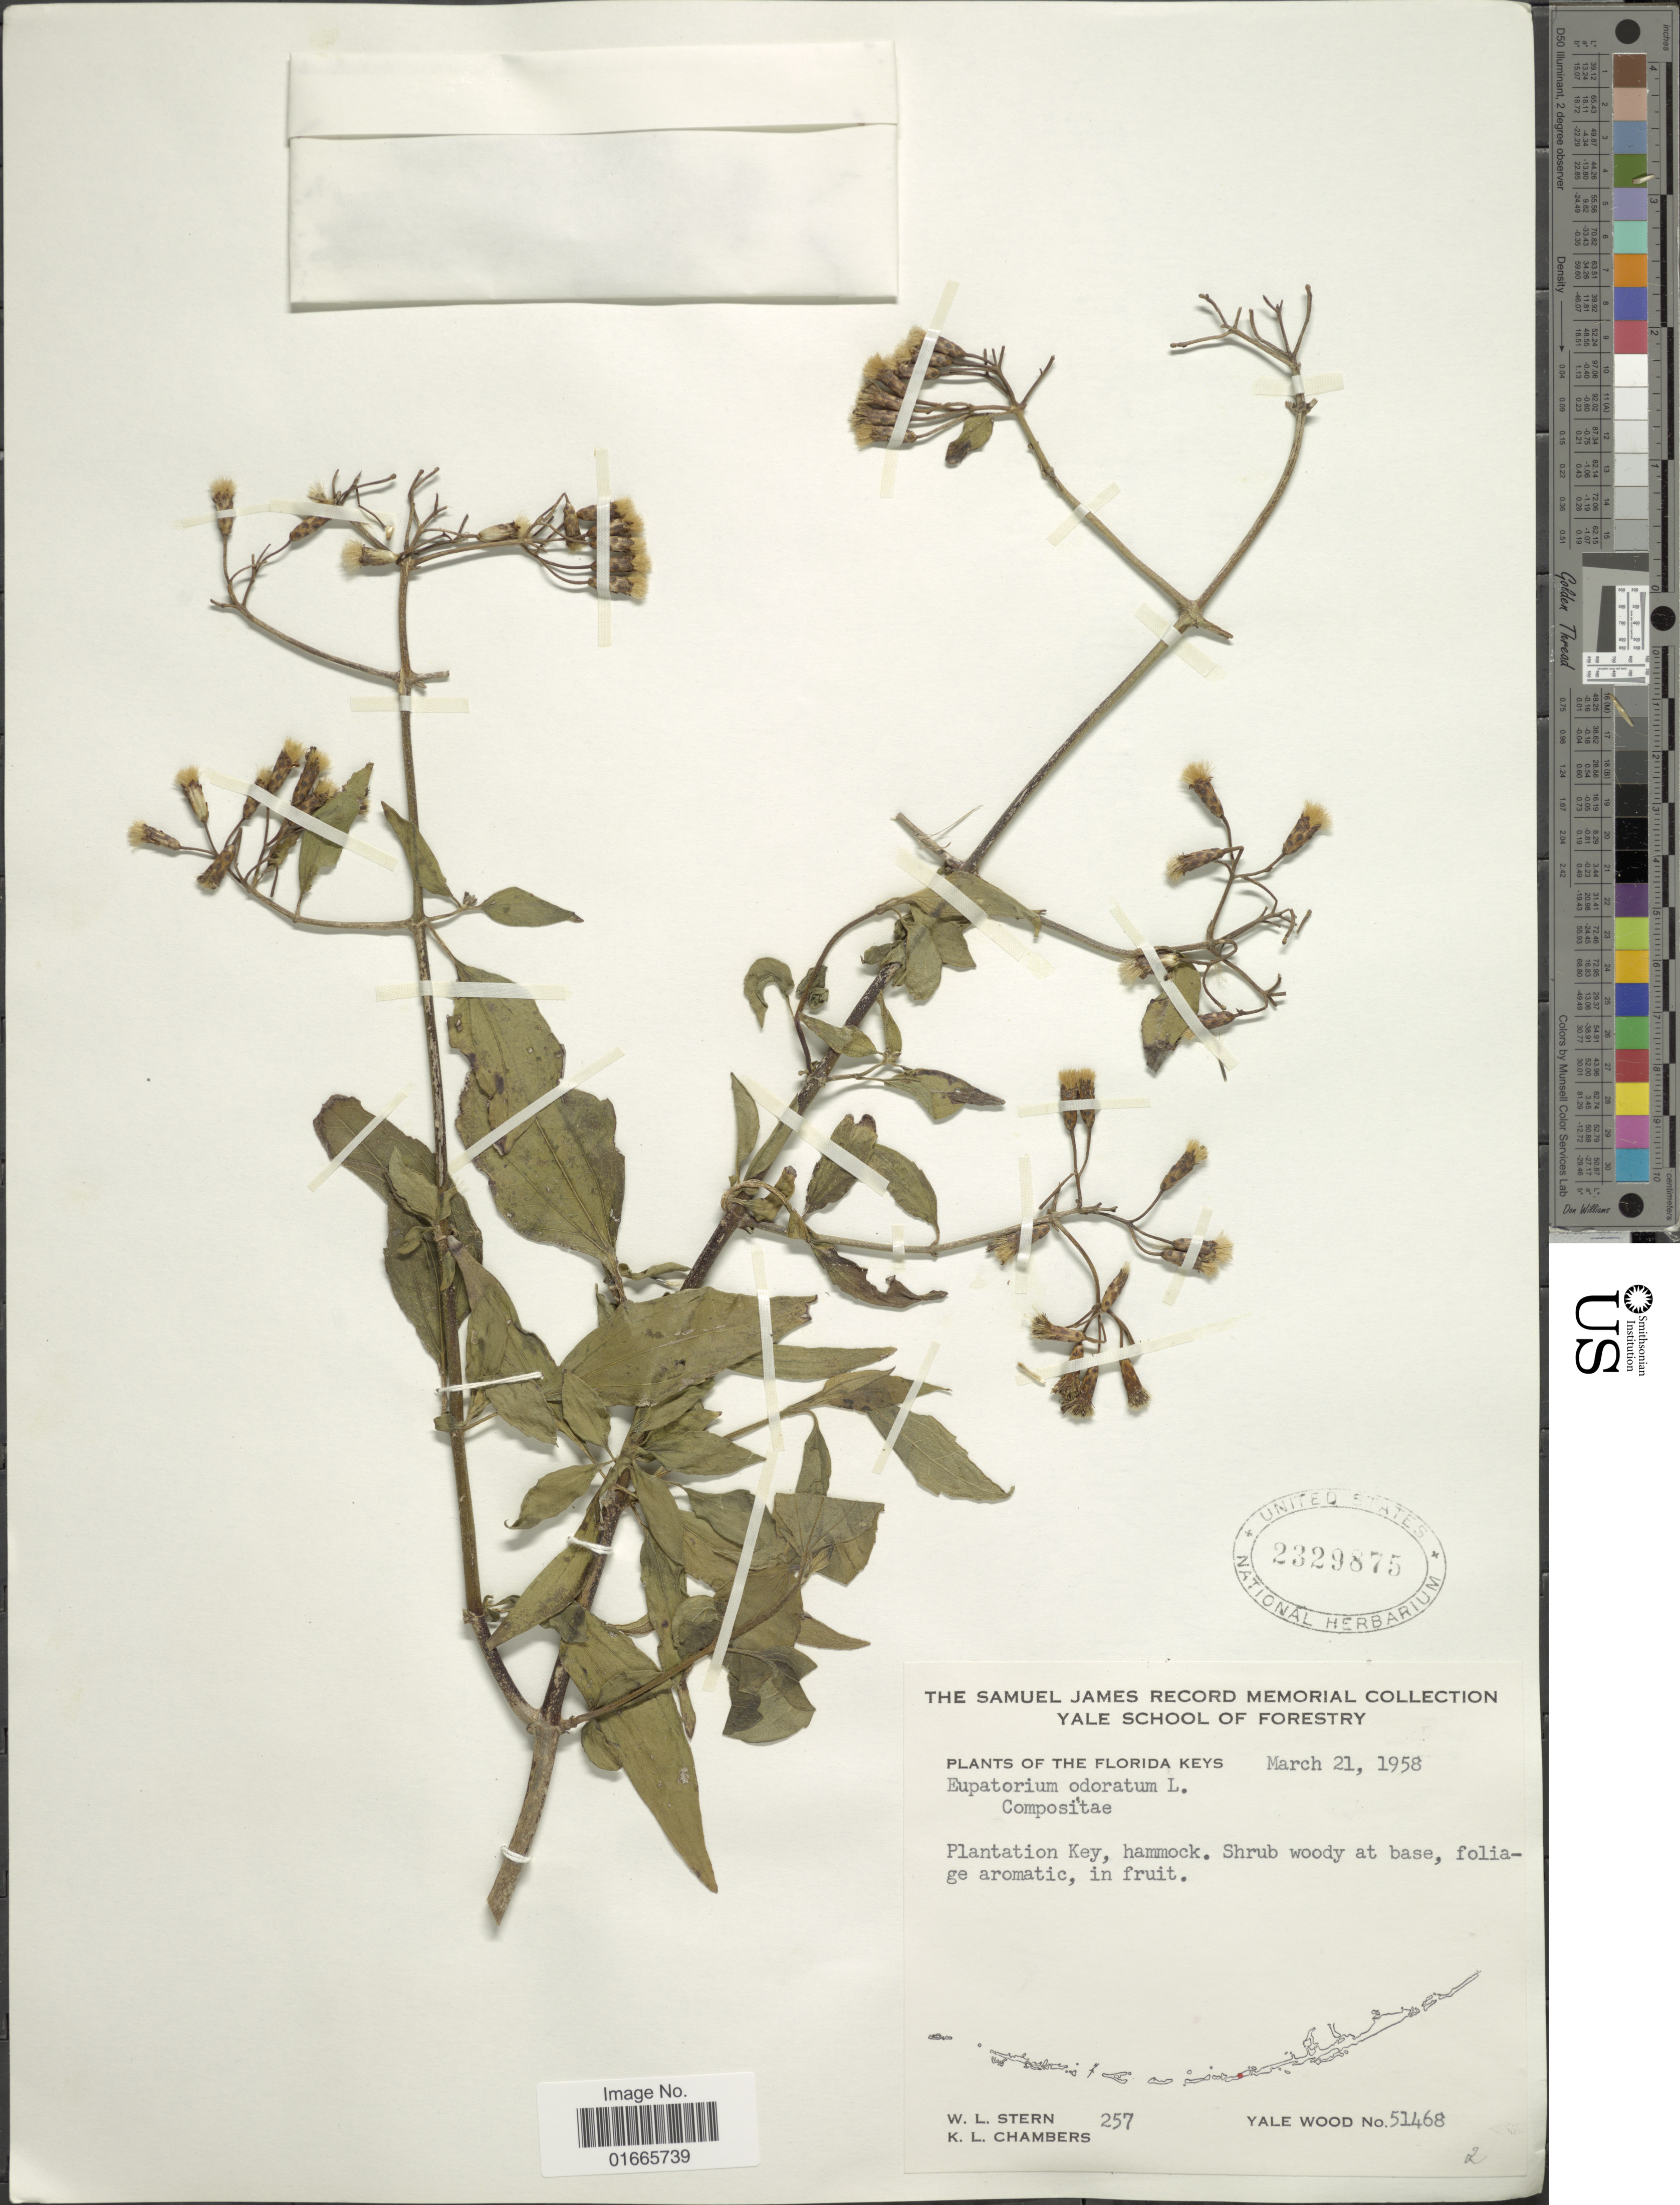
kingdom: Plantae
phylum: Tracheophyta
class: Magnoliopsida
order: Asterales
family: Asteraceae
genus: Chromolaena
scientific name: Chromolaena odorata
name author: (L.) R.M. King & H. Rob.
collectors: W. L. Stern, K. Chambers & Y. Wood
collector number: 257/51468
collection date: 1958-03-21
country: United States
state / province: Florida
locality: The Florida Keys, Plantation Key, hammock.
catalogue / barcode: US 2329875